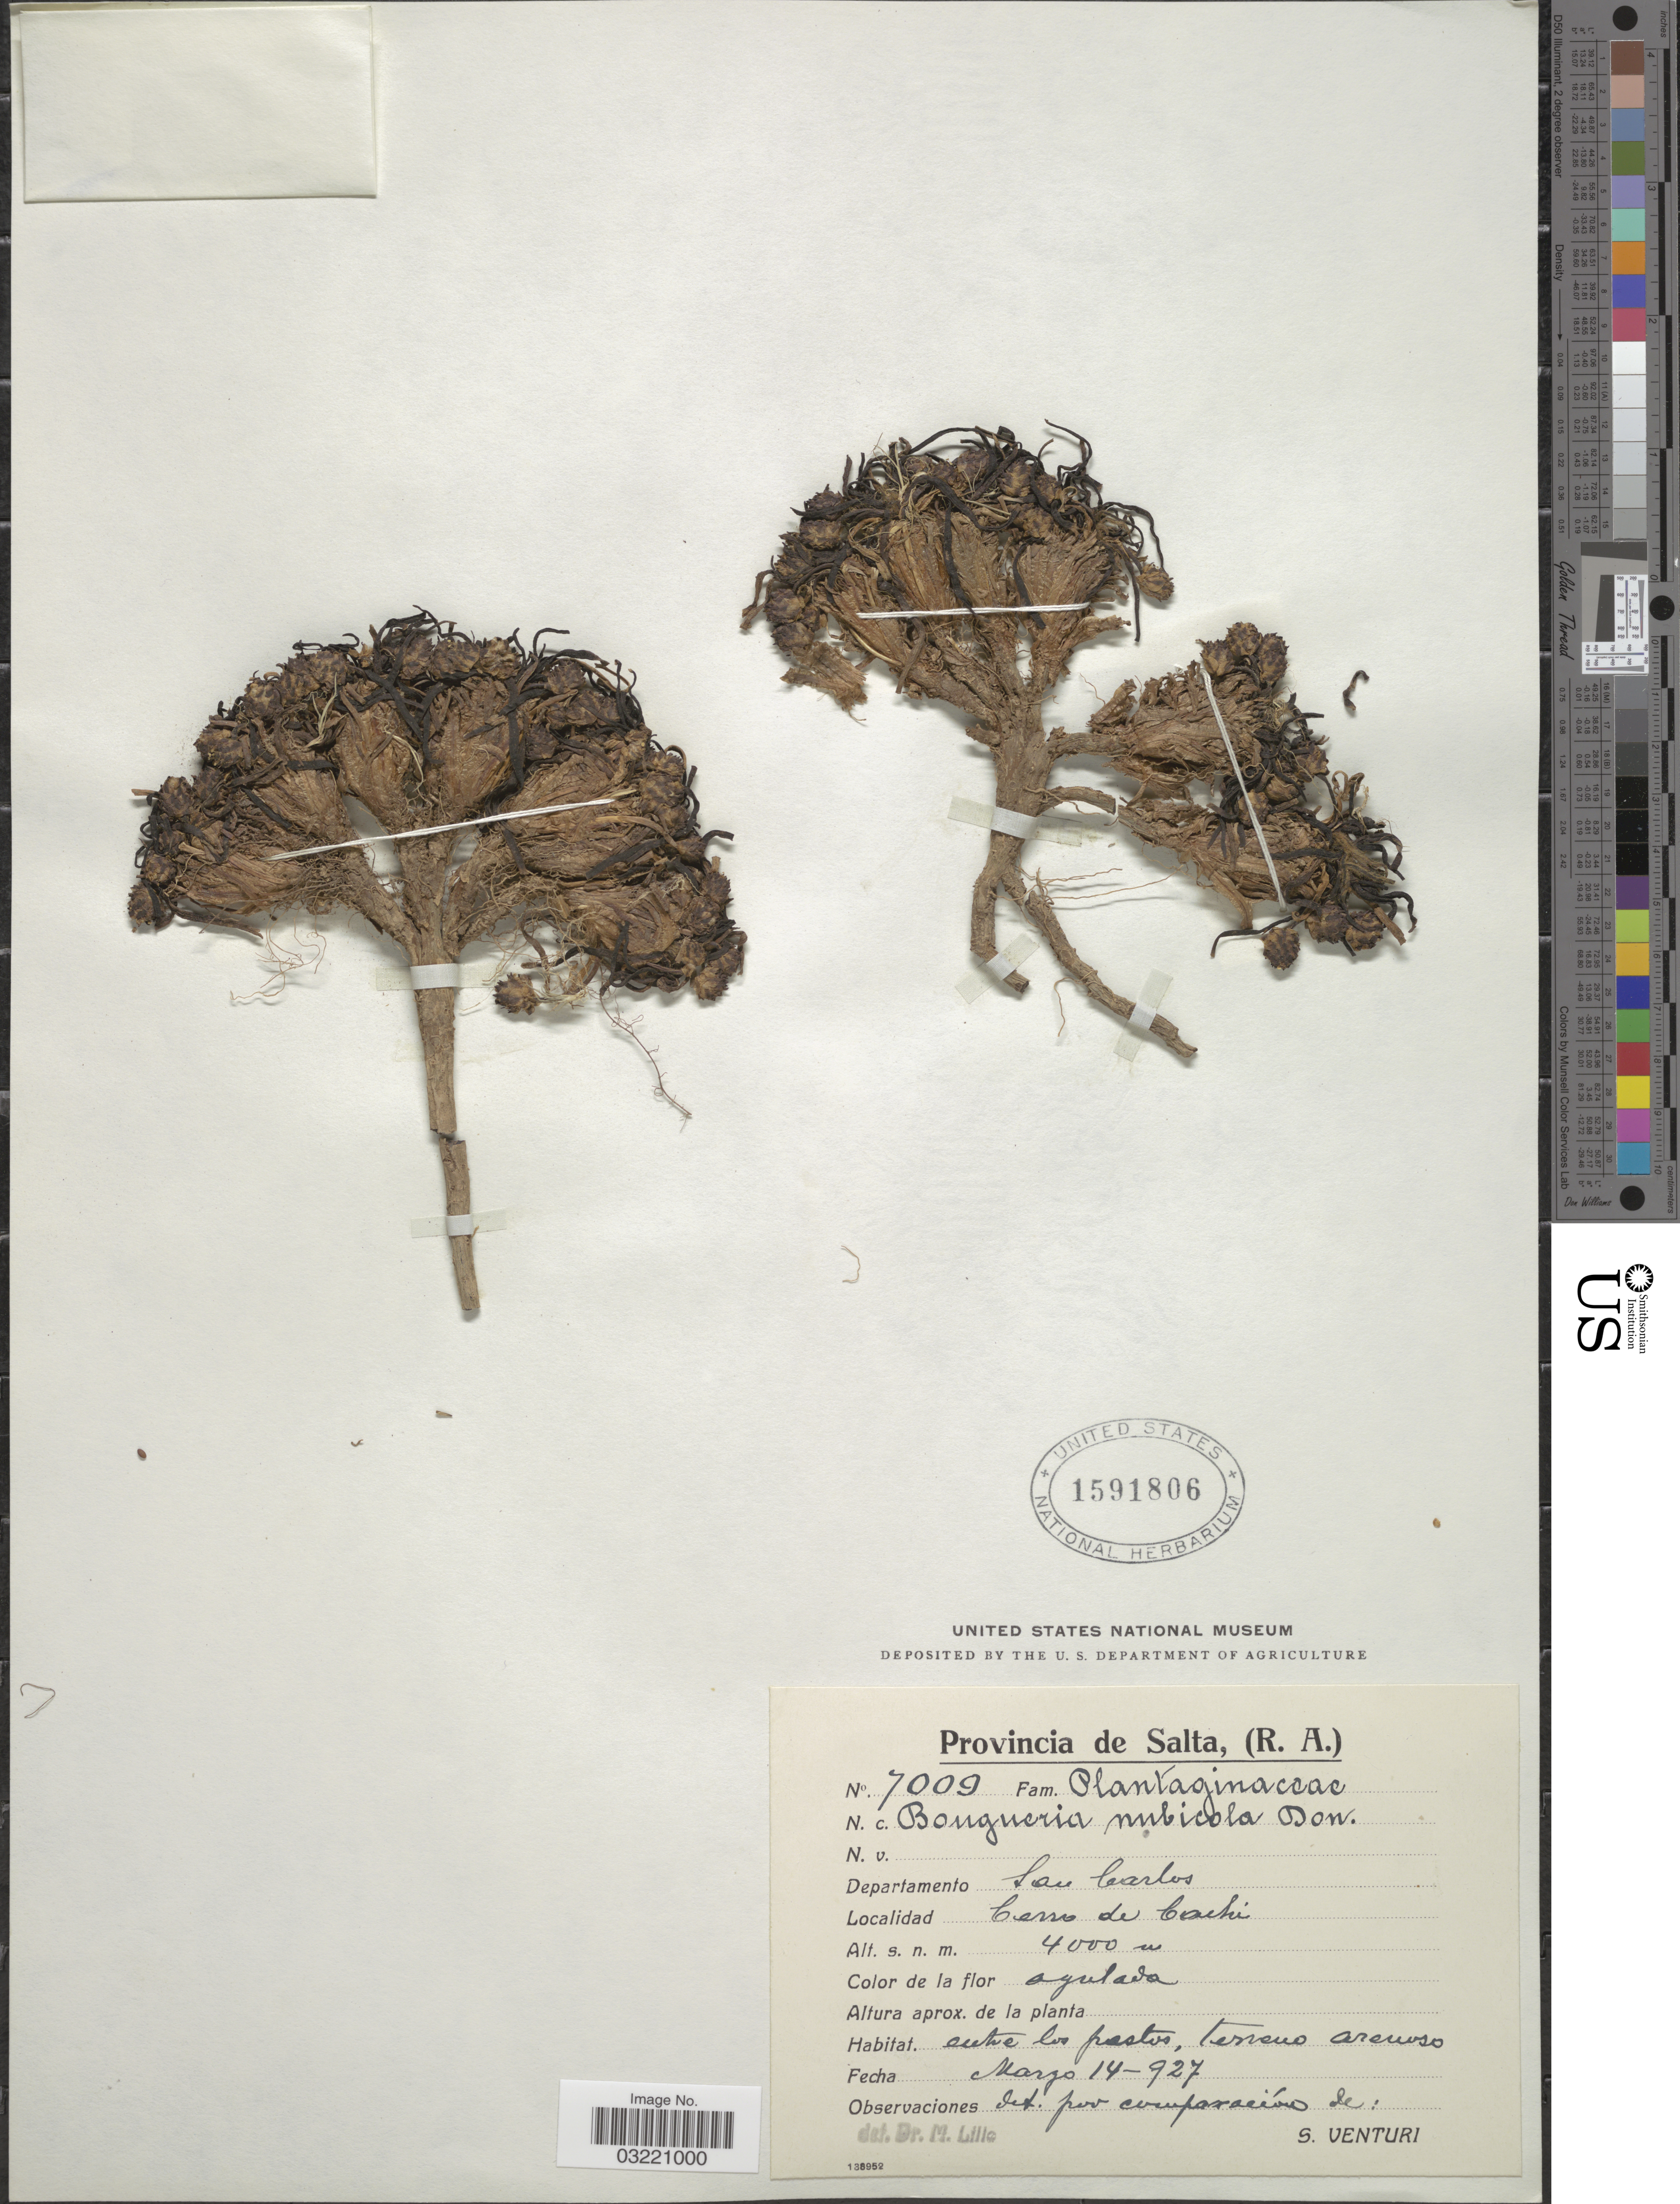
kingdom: Plantae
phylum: Tracheophyta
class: Magnoliopsida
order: Lamiales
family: Plantaginaceae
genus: Plantago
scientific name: Plantago nubicola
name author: (Decne.) Rahn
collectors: S. Venturi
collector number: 7009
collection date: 1927-03-14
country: Argentina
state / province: Salta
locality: Departamento San Carlos, Cerro de Cachi.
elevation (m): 4000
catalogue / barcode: US 1591806